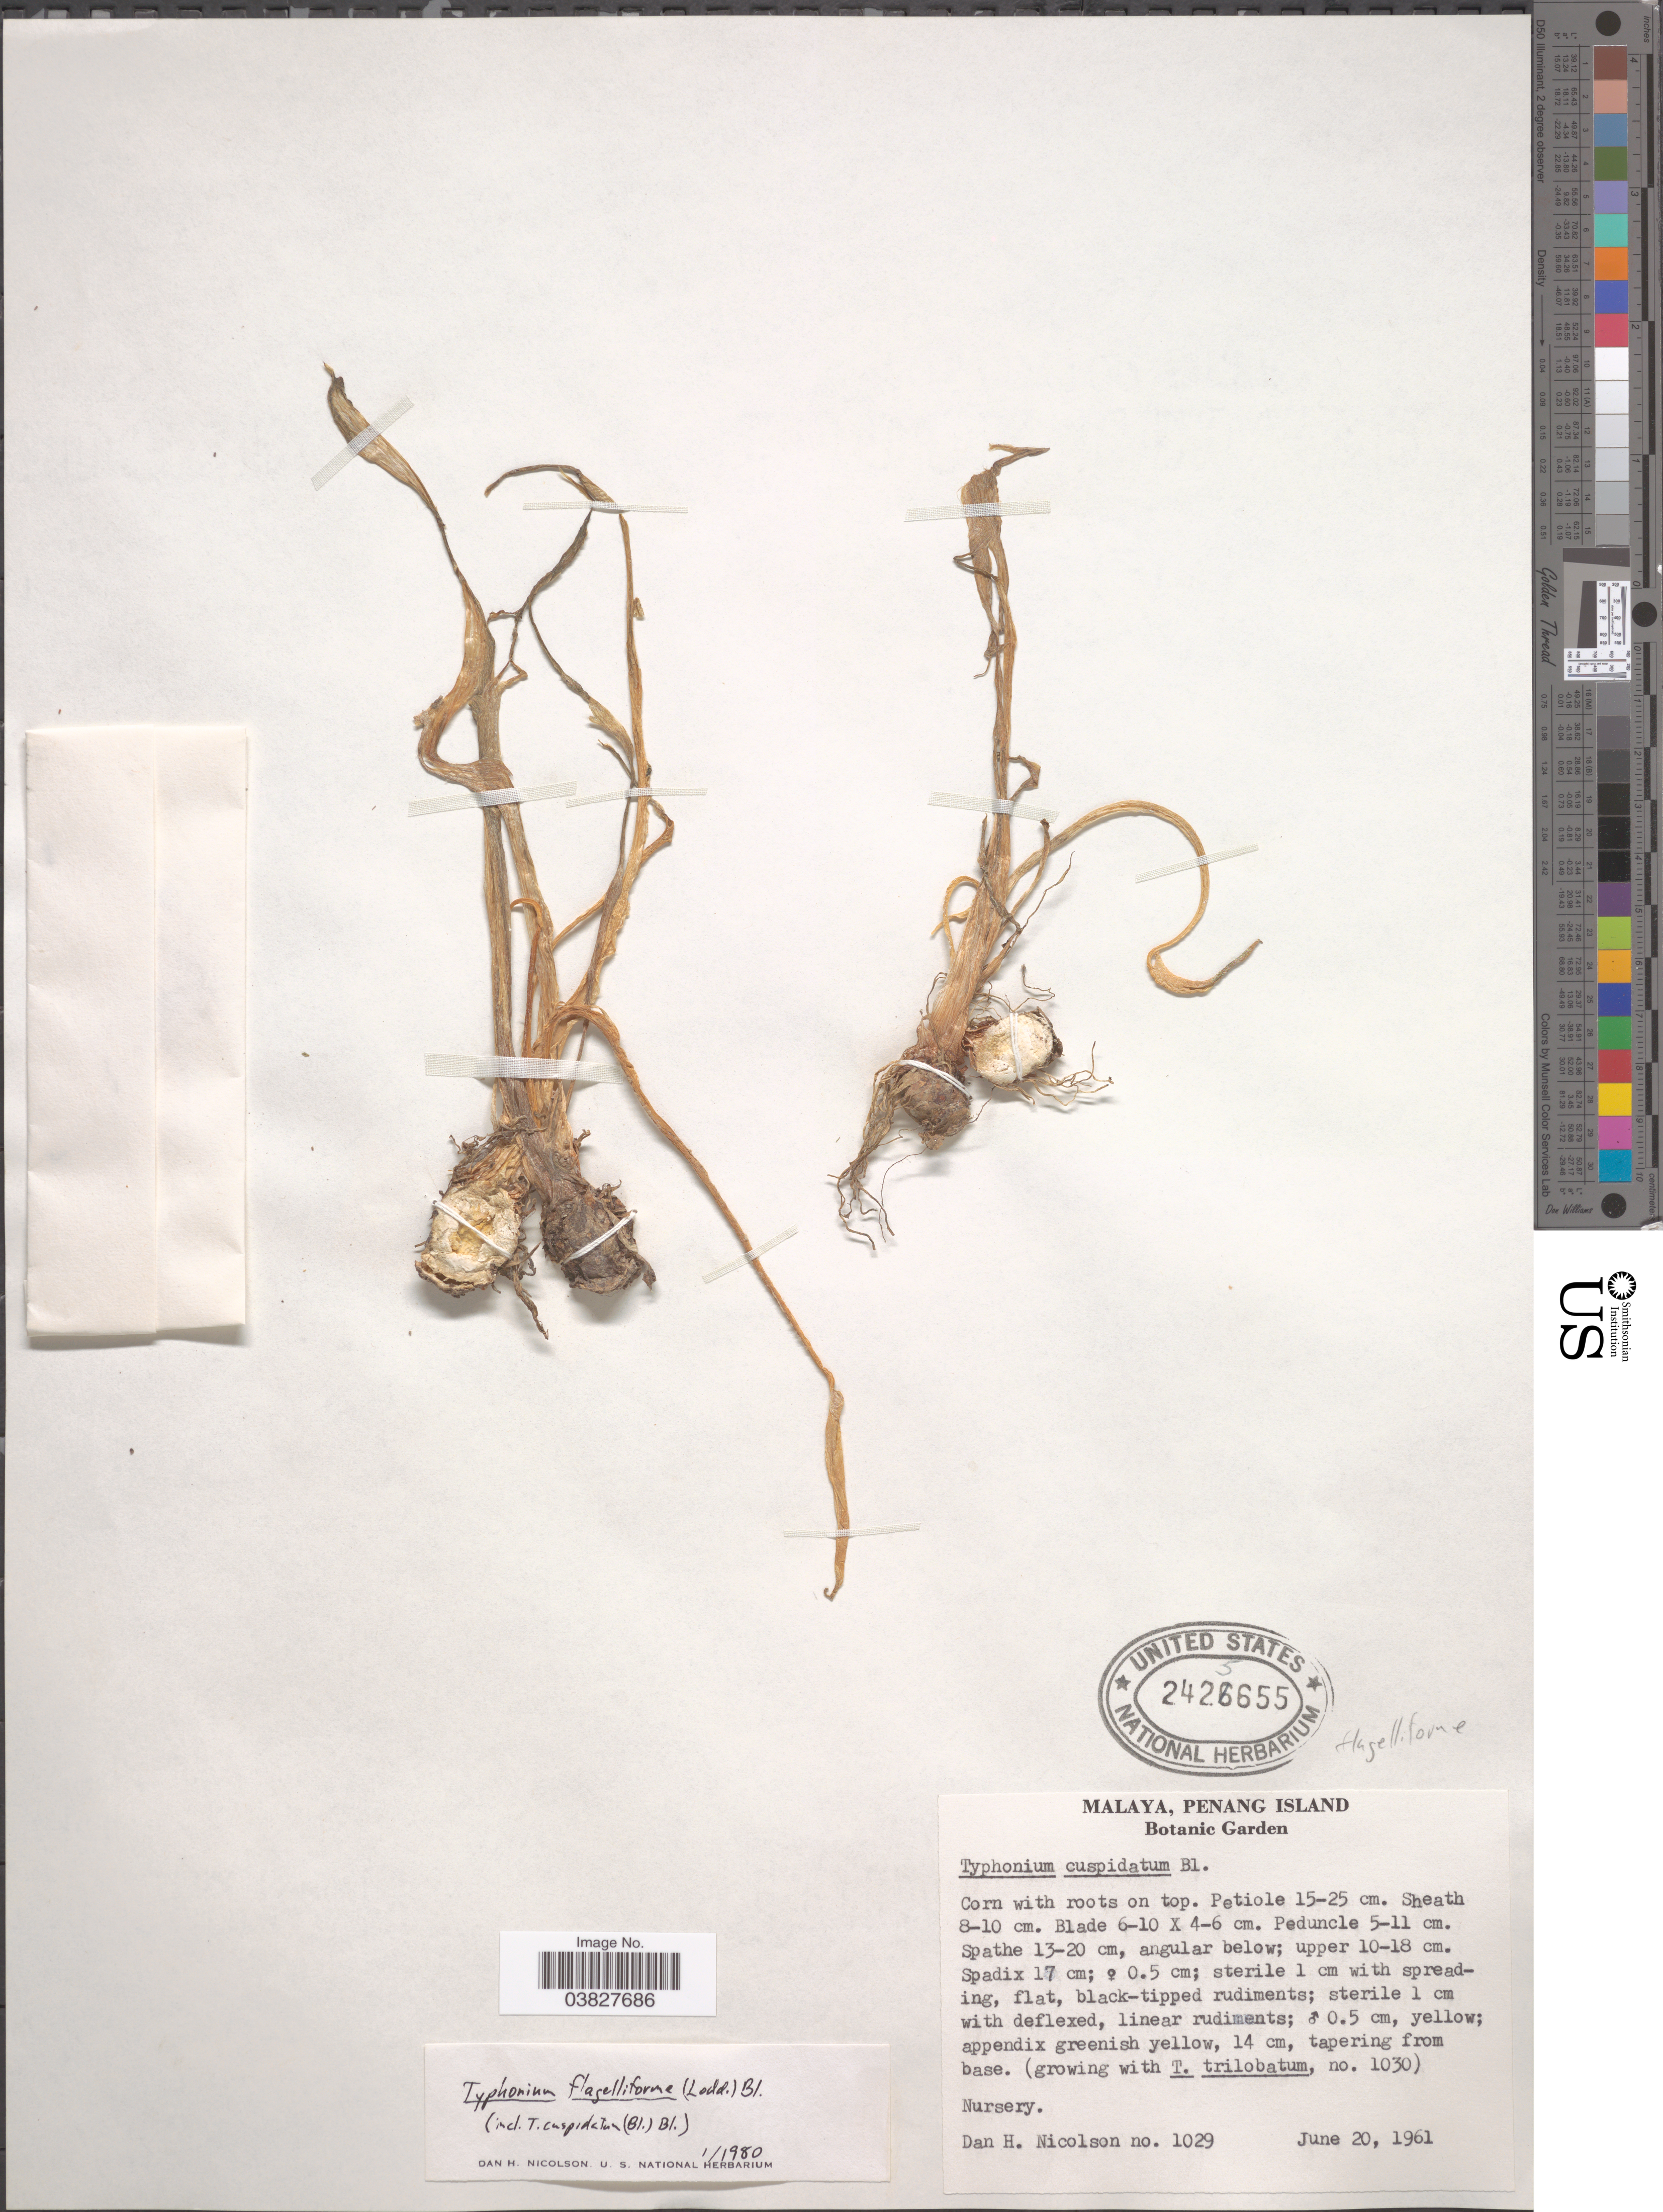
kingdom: Plantae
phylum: Tracheophyta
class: Liliopsida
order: Alismatales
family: Araceae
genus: Typhonium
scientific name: Typhonium flagelliforme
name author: (Lodd.) Blume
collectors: D. H. Nicolson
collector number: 1029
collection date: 1961-06-20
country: Malaysia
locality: Malaya, Penang Island. Botanic Garden. Nursery.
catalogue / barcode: US 2425655